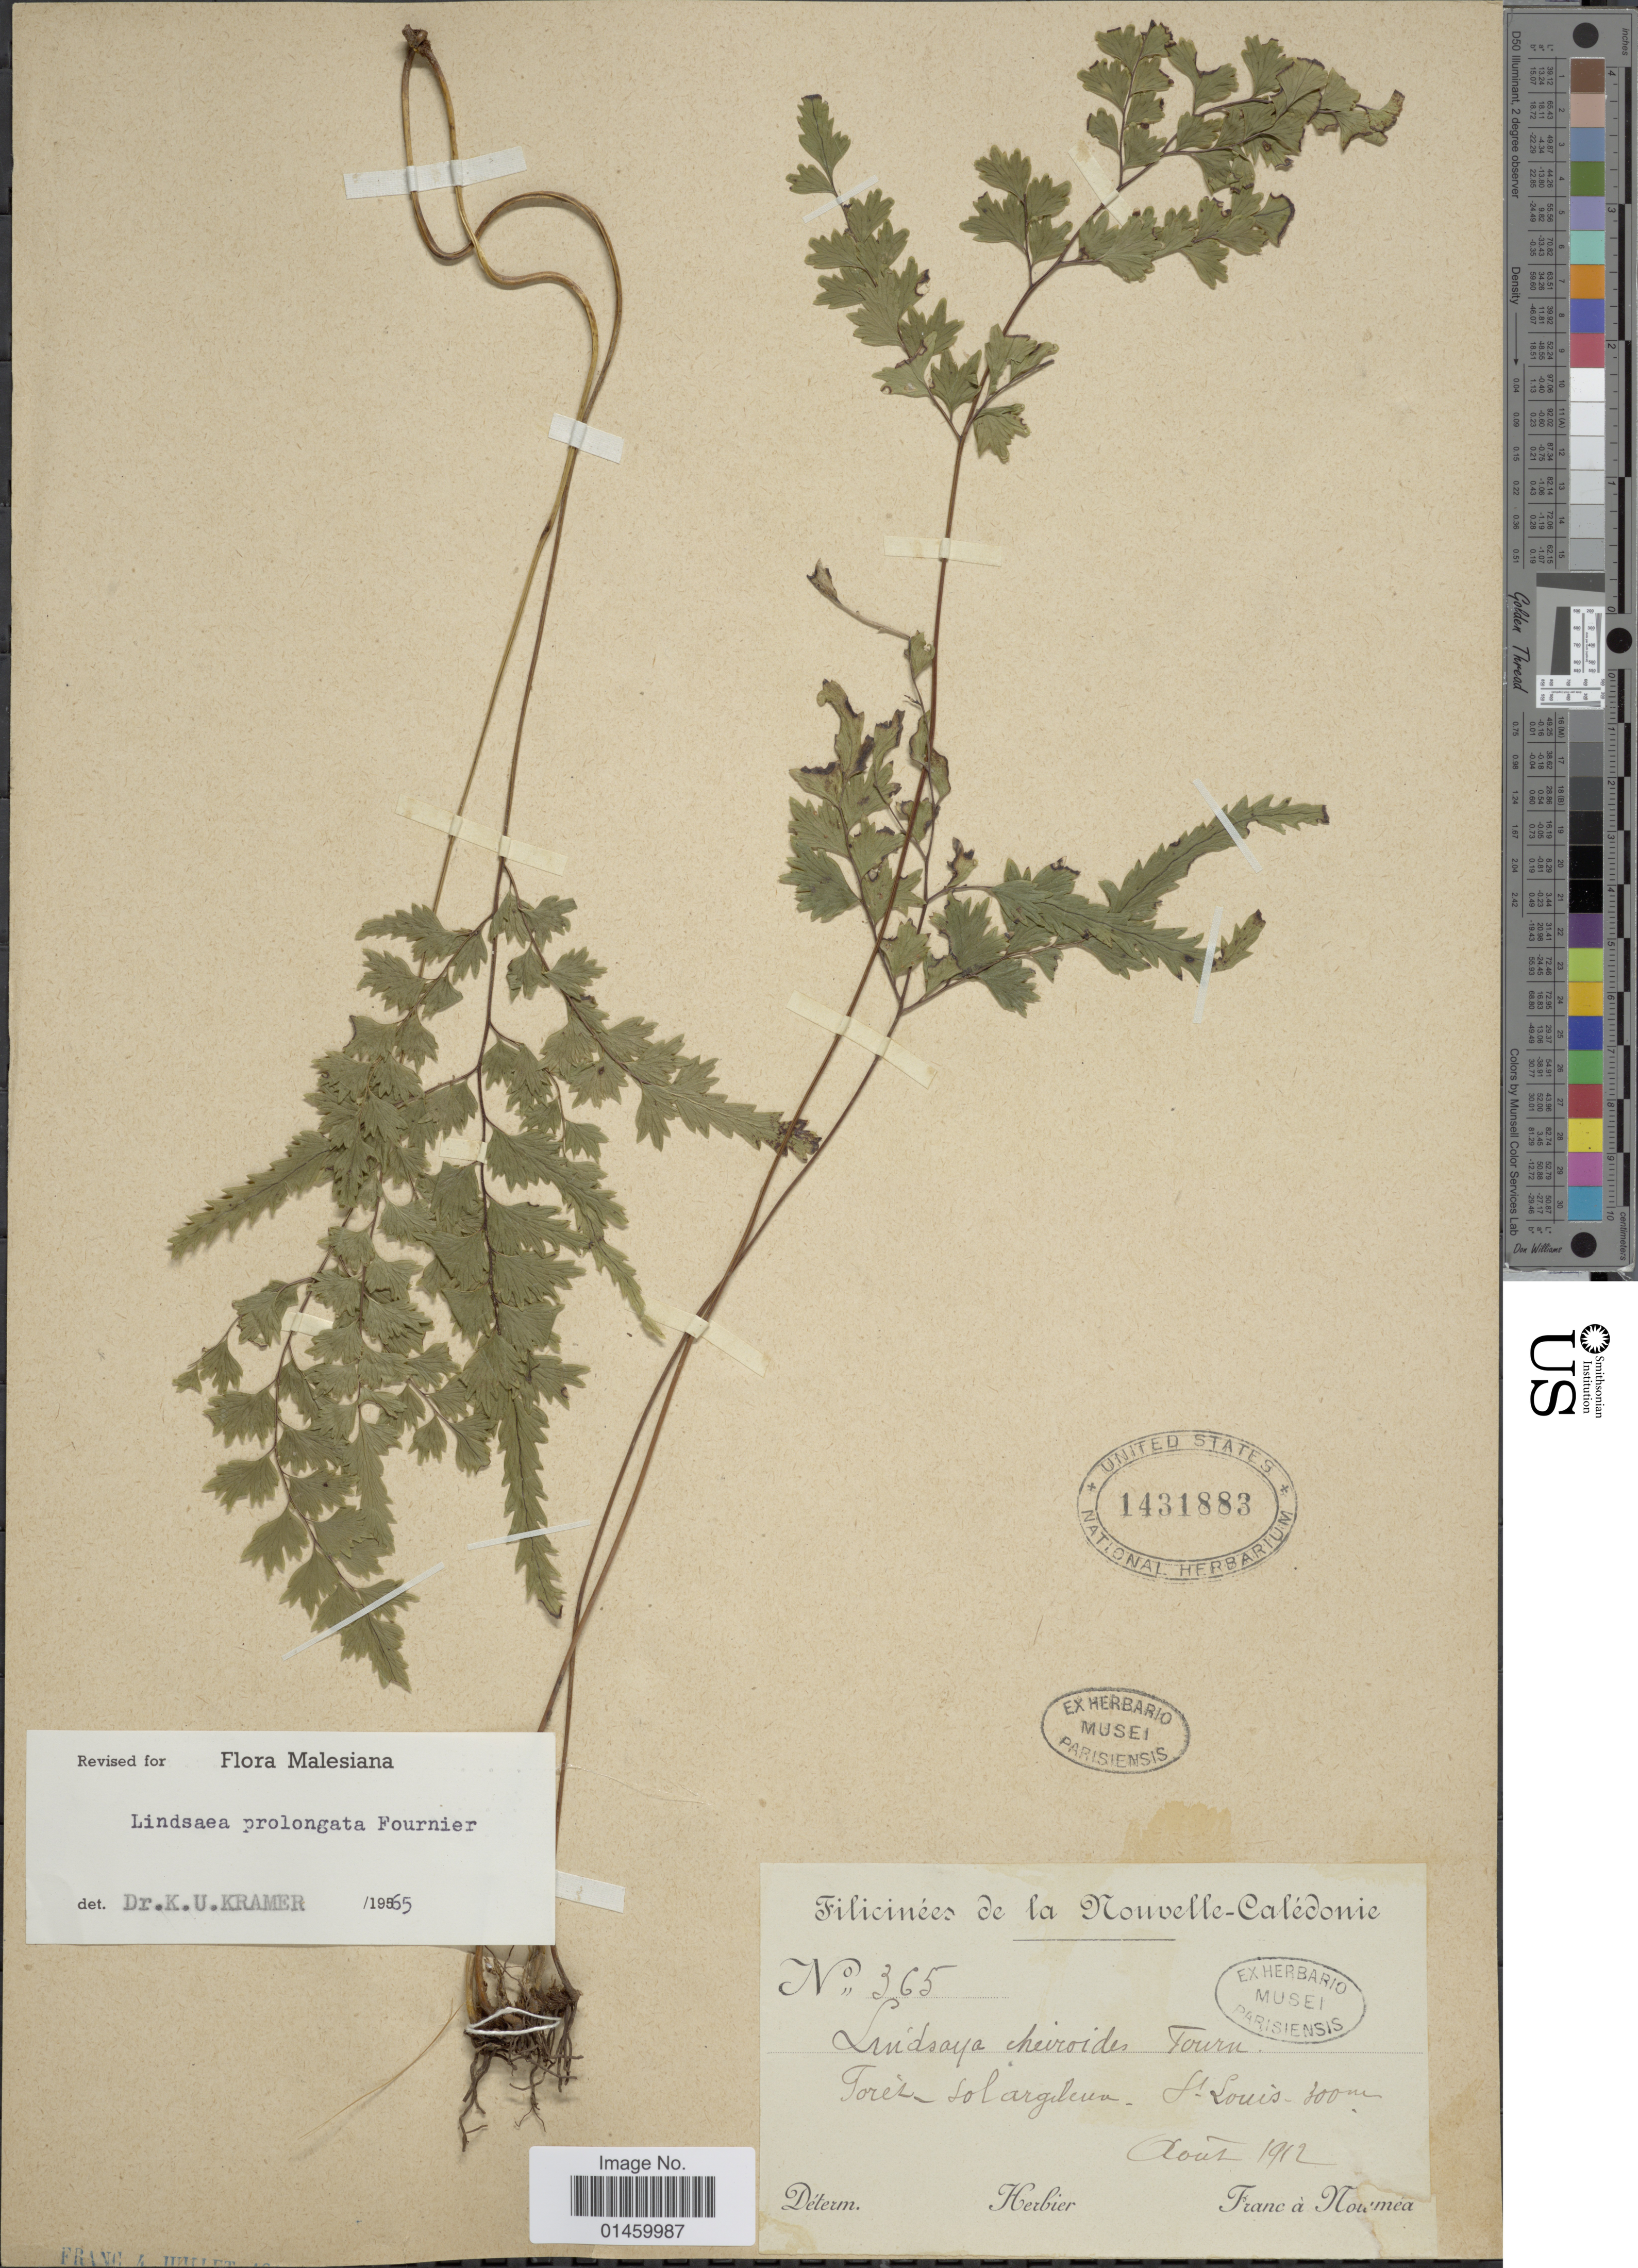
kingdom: Plantae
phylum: Tracheophyta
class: Polypodiopsida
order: Polypodiales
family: Lindsaeaceae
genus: Lindsaea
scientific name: Lindsaea prolongata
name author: E. Fourn.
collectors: Franc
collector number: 365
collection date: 1912-08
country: New Caledonia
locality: Foret sol argileux - St. Louis.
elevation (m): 300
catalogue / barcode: US 1431883